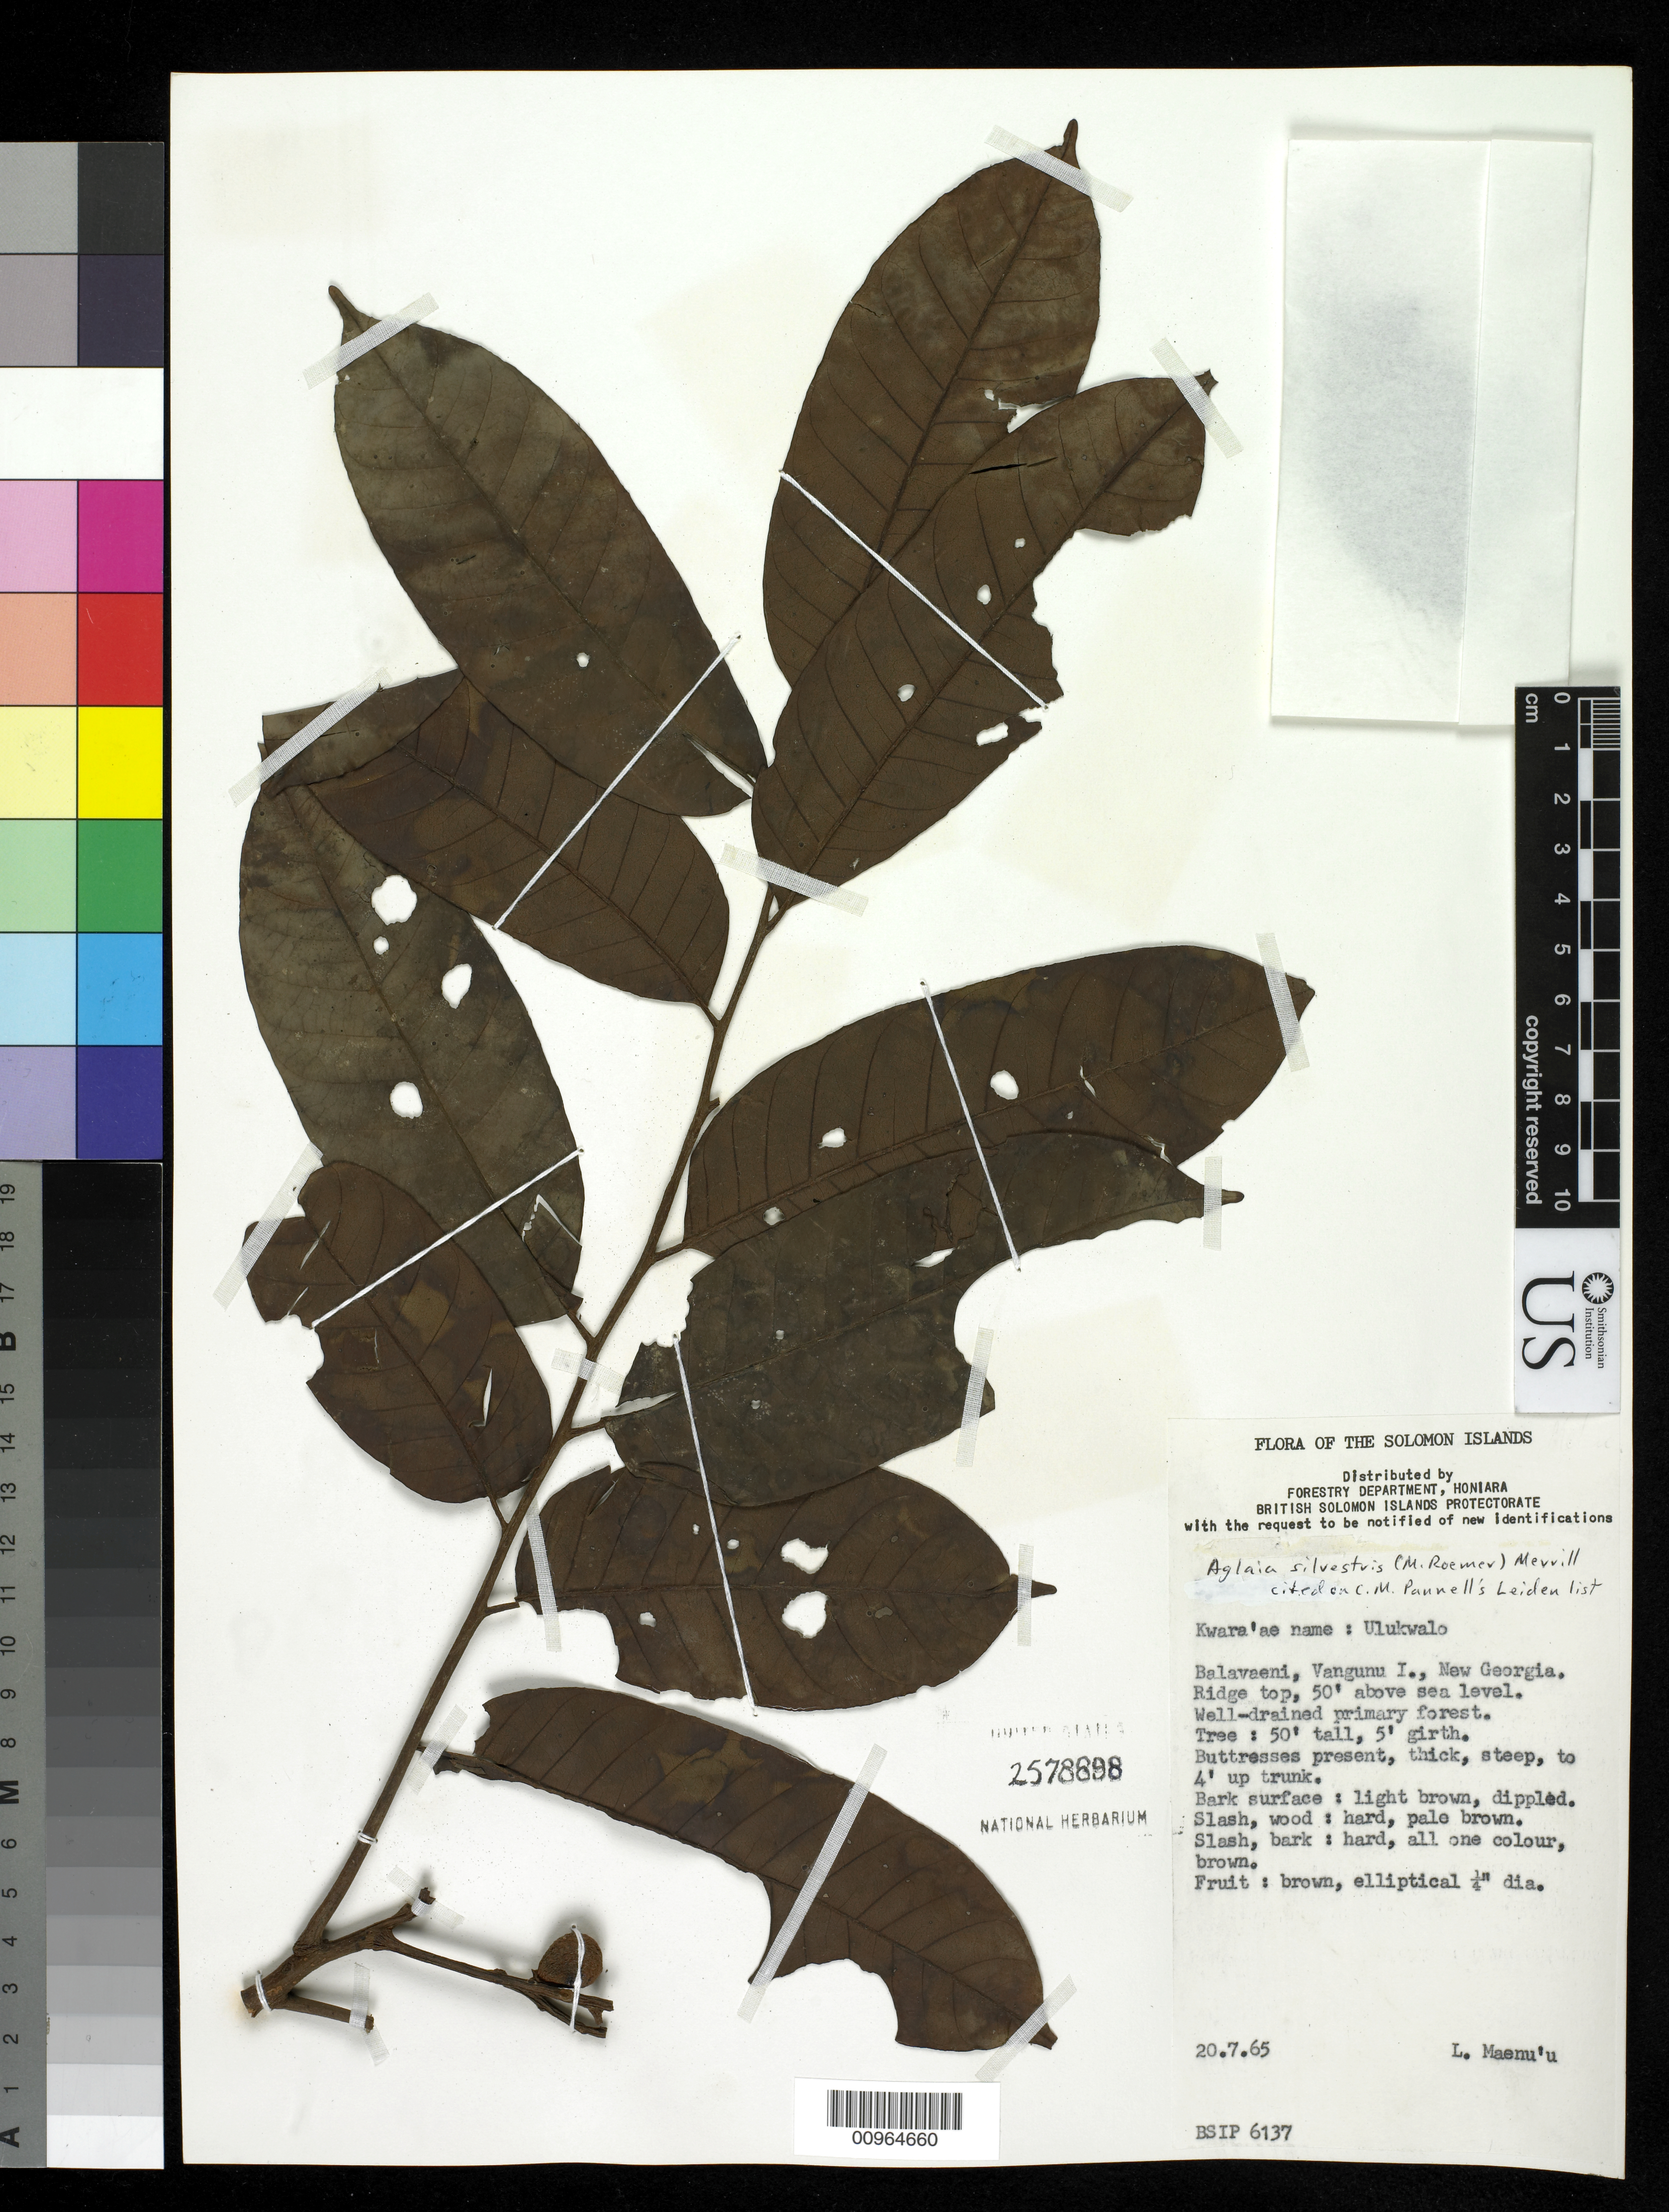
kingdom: Plantae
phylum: Tracheophyta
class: Magnoliopsida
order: Sapindales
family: Meliaceae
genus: Aglaia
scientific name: Aglaia silvestris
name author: (M. Roem.) Merr.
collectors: L. Maenu'u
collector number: BSIP 6137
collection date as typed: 20 Jul 1965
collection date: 1965-07-20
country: Solomon Islands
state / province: Western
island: Vangunu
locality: Balavaeni, Vangunu I.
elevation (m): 15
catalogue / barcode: US 2578898